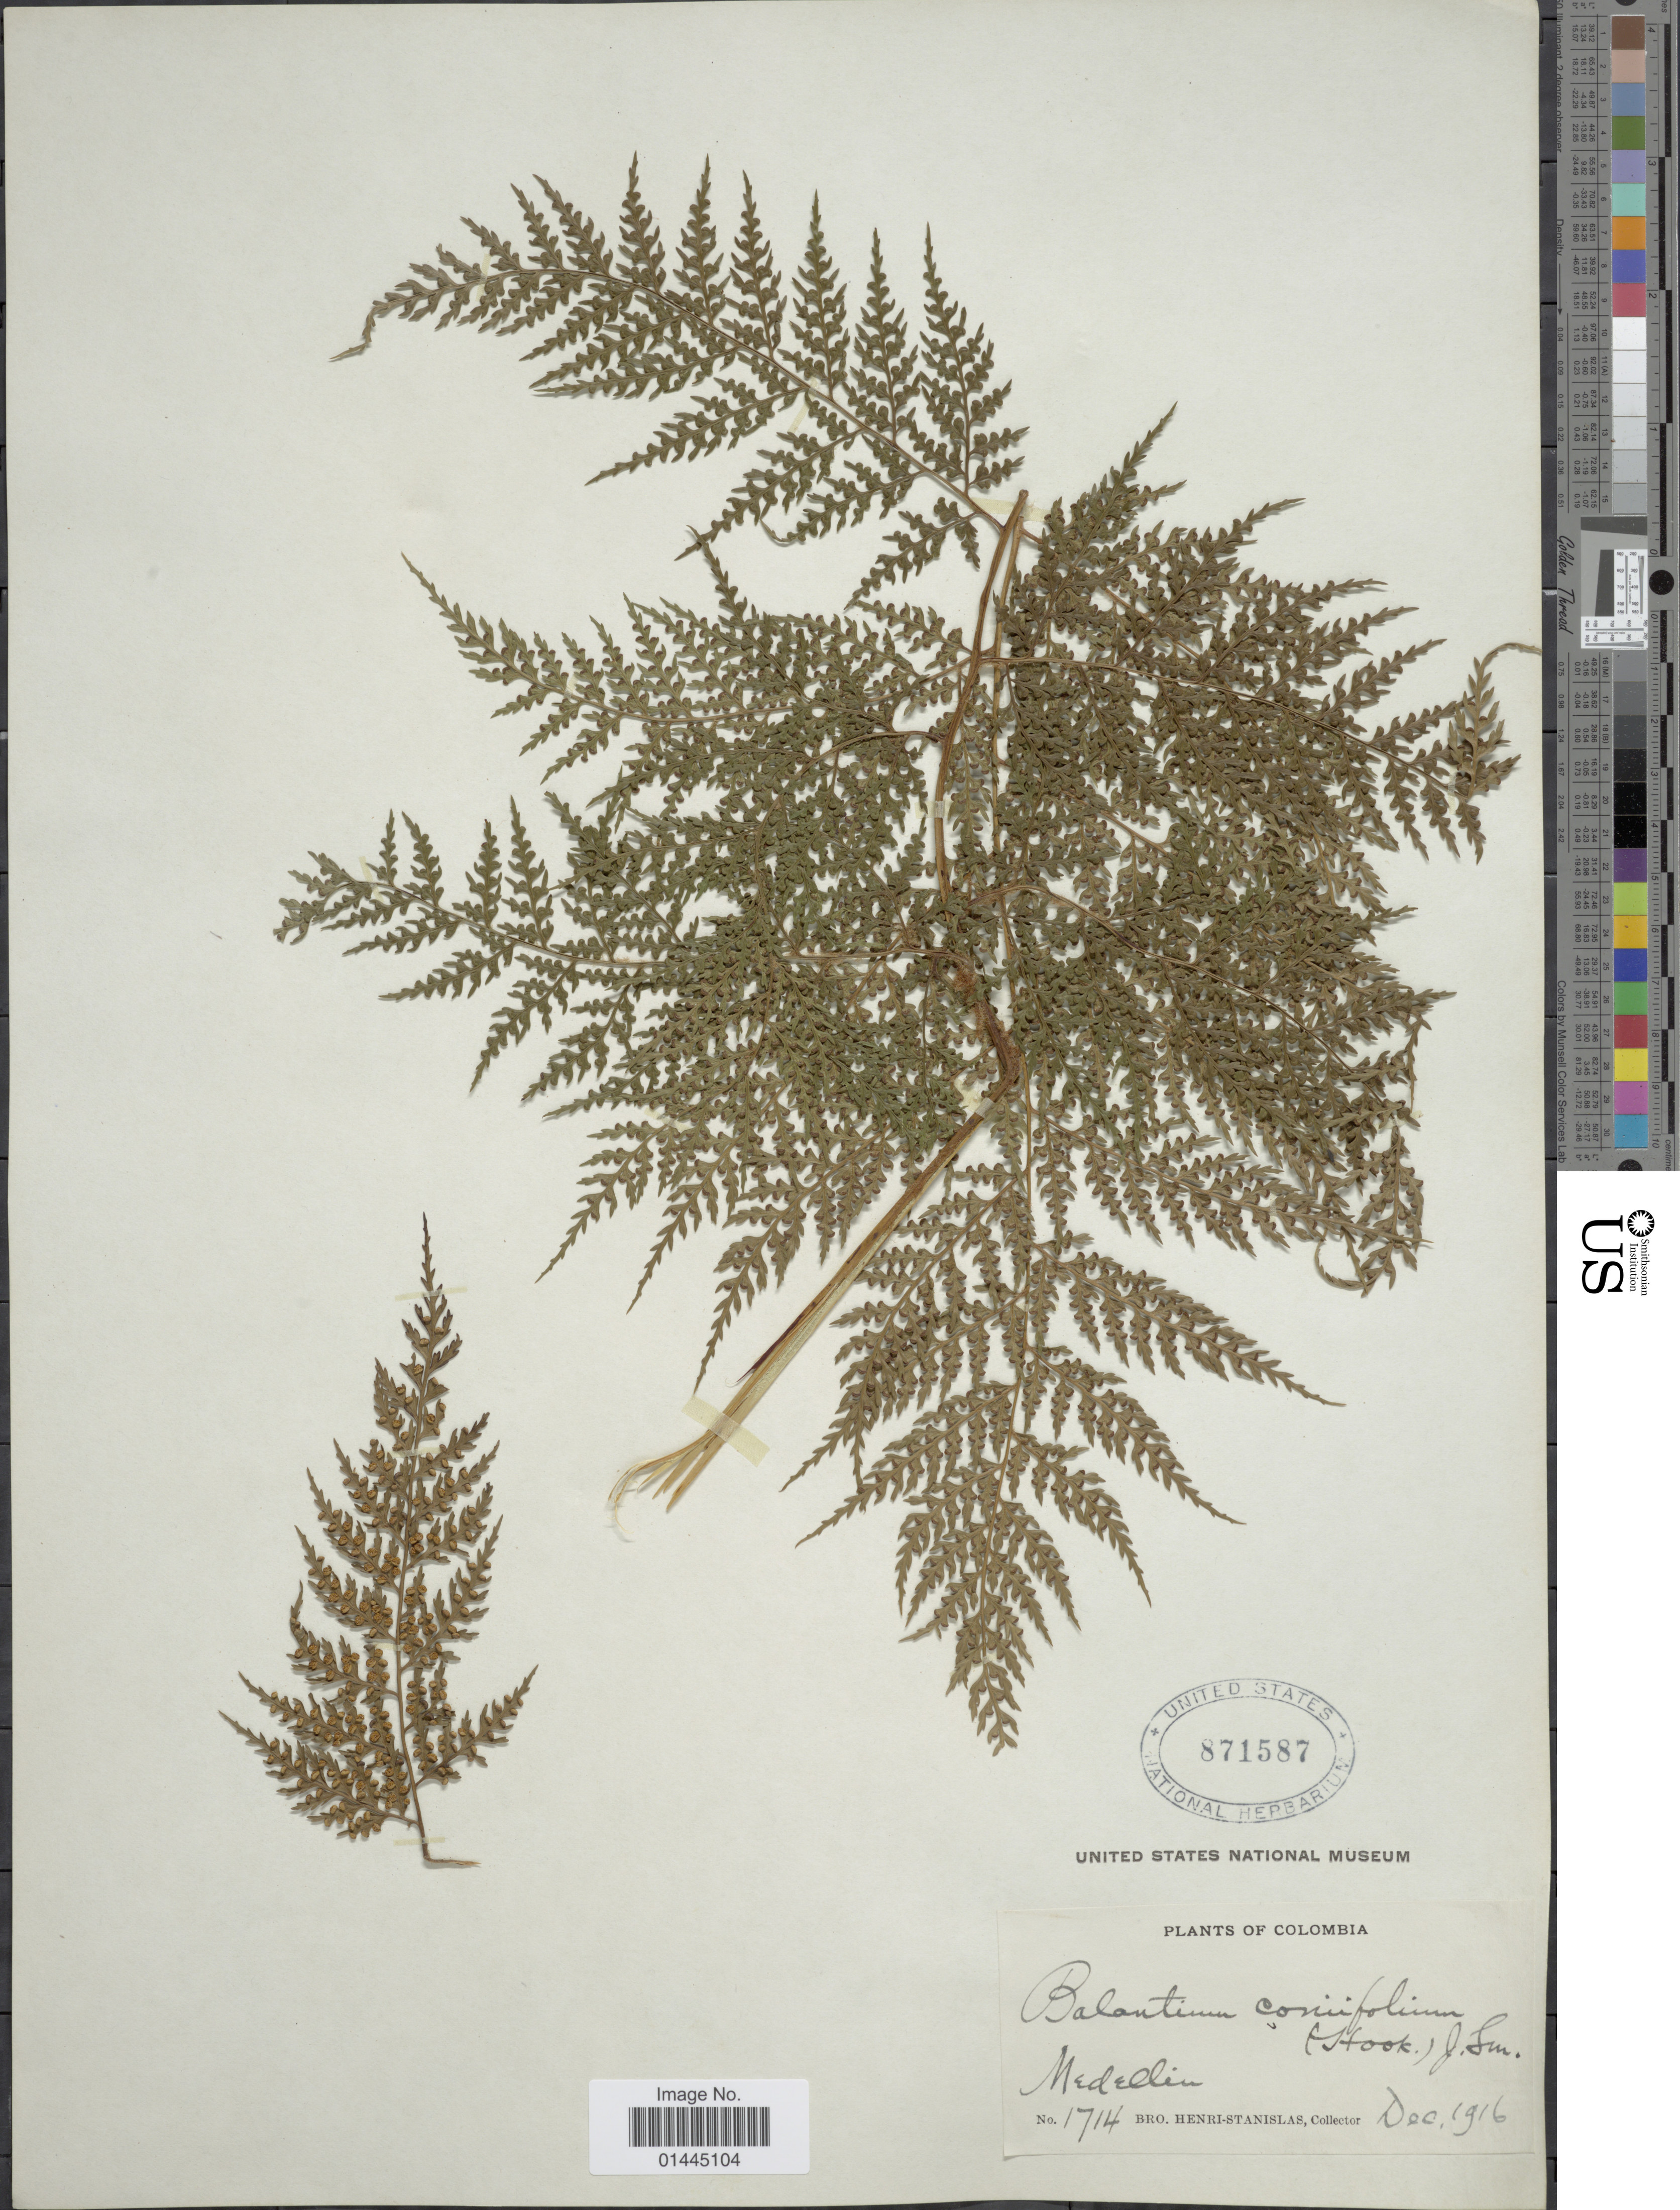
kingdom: Plantae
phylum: Tracheophyta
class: Polypodiopsida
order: Cyatheales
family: Culcitaceae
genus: Culcita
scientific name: Culcita coniifolia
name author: (Hook.) Maxon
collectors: Henri-Stanislas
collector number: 1714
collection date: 1916-12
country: Colombia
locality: Medellin.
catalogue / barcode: US 871587